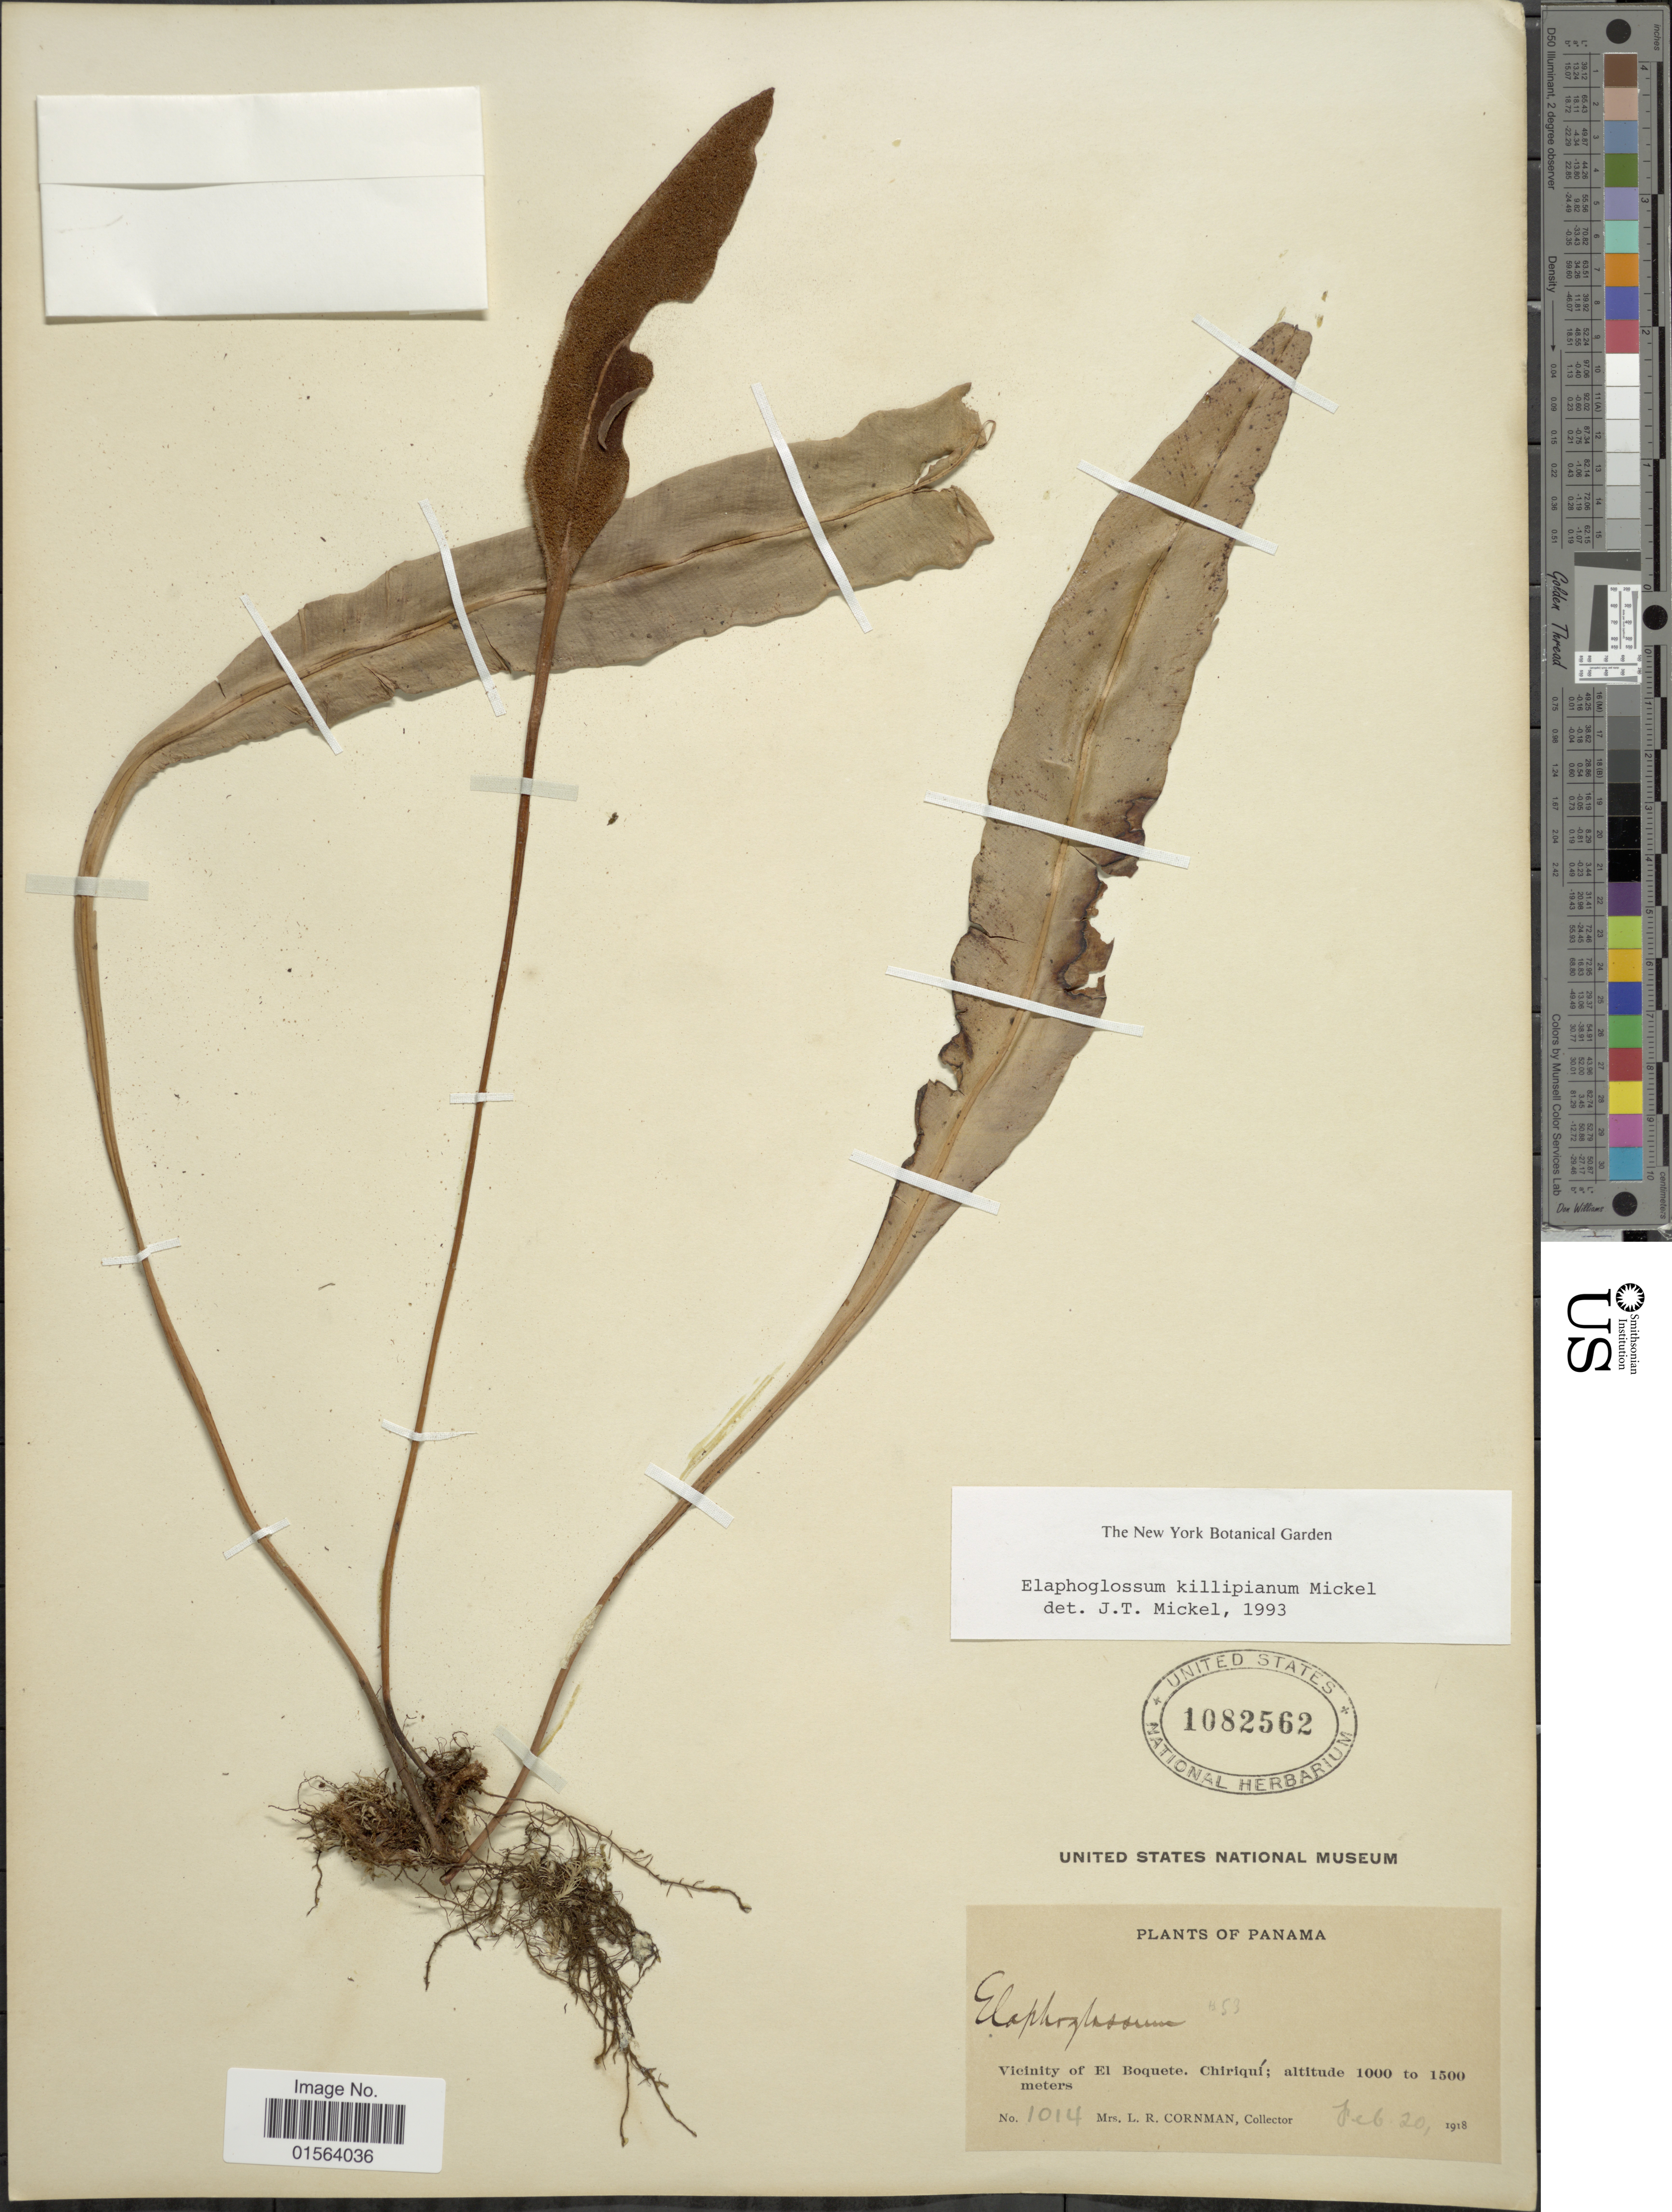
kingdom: Plantae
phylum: Tracheophyta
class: Polypodiopsida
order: Polypodiales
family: Dryopteridaceae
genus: Elaphoglossum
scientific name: Elaphoglossum killipianum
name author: Mickel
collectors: L. Cornman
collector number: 1014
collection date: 1918-02-20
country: Panama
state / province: Chiriqui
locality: Vicinity of El Boquete, Chiriqui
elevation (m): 1000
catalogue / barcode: US 1082562